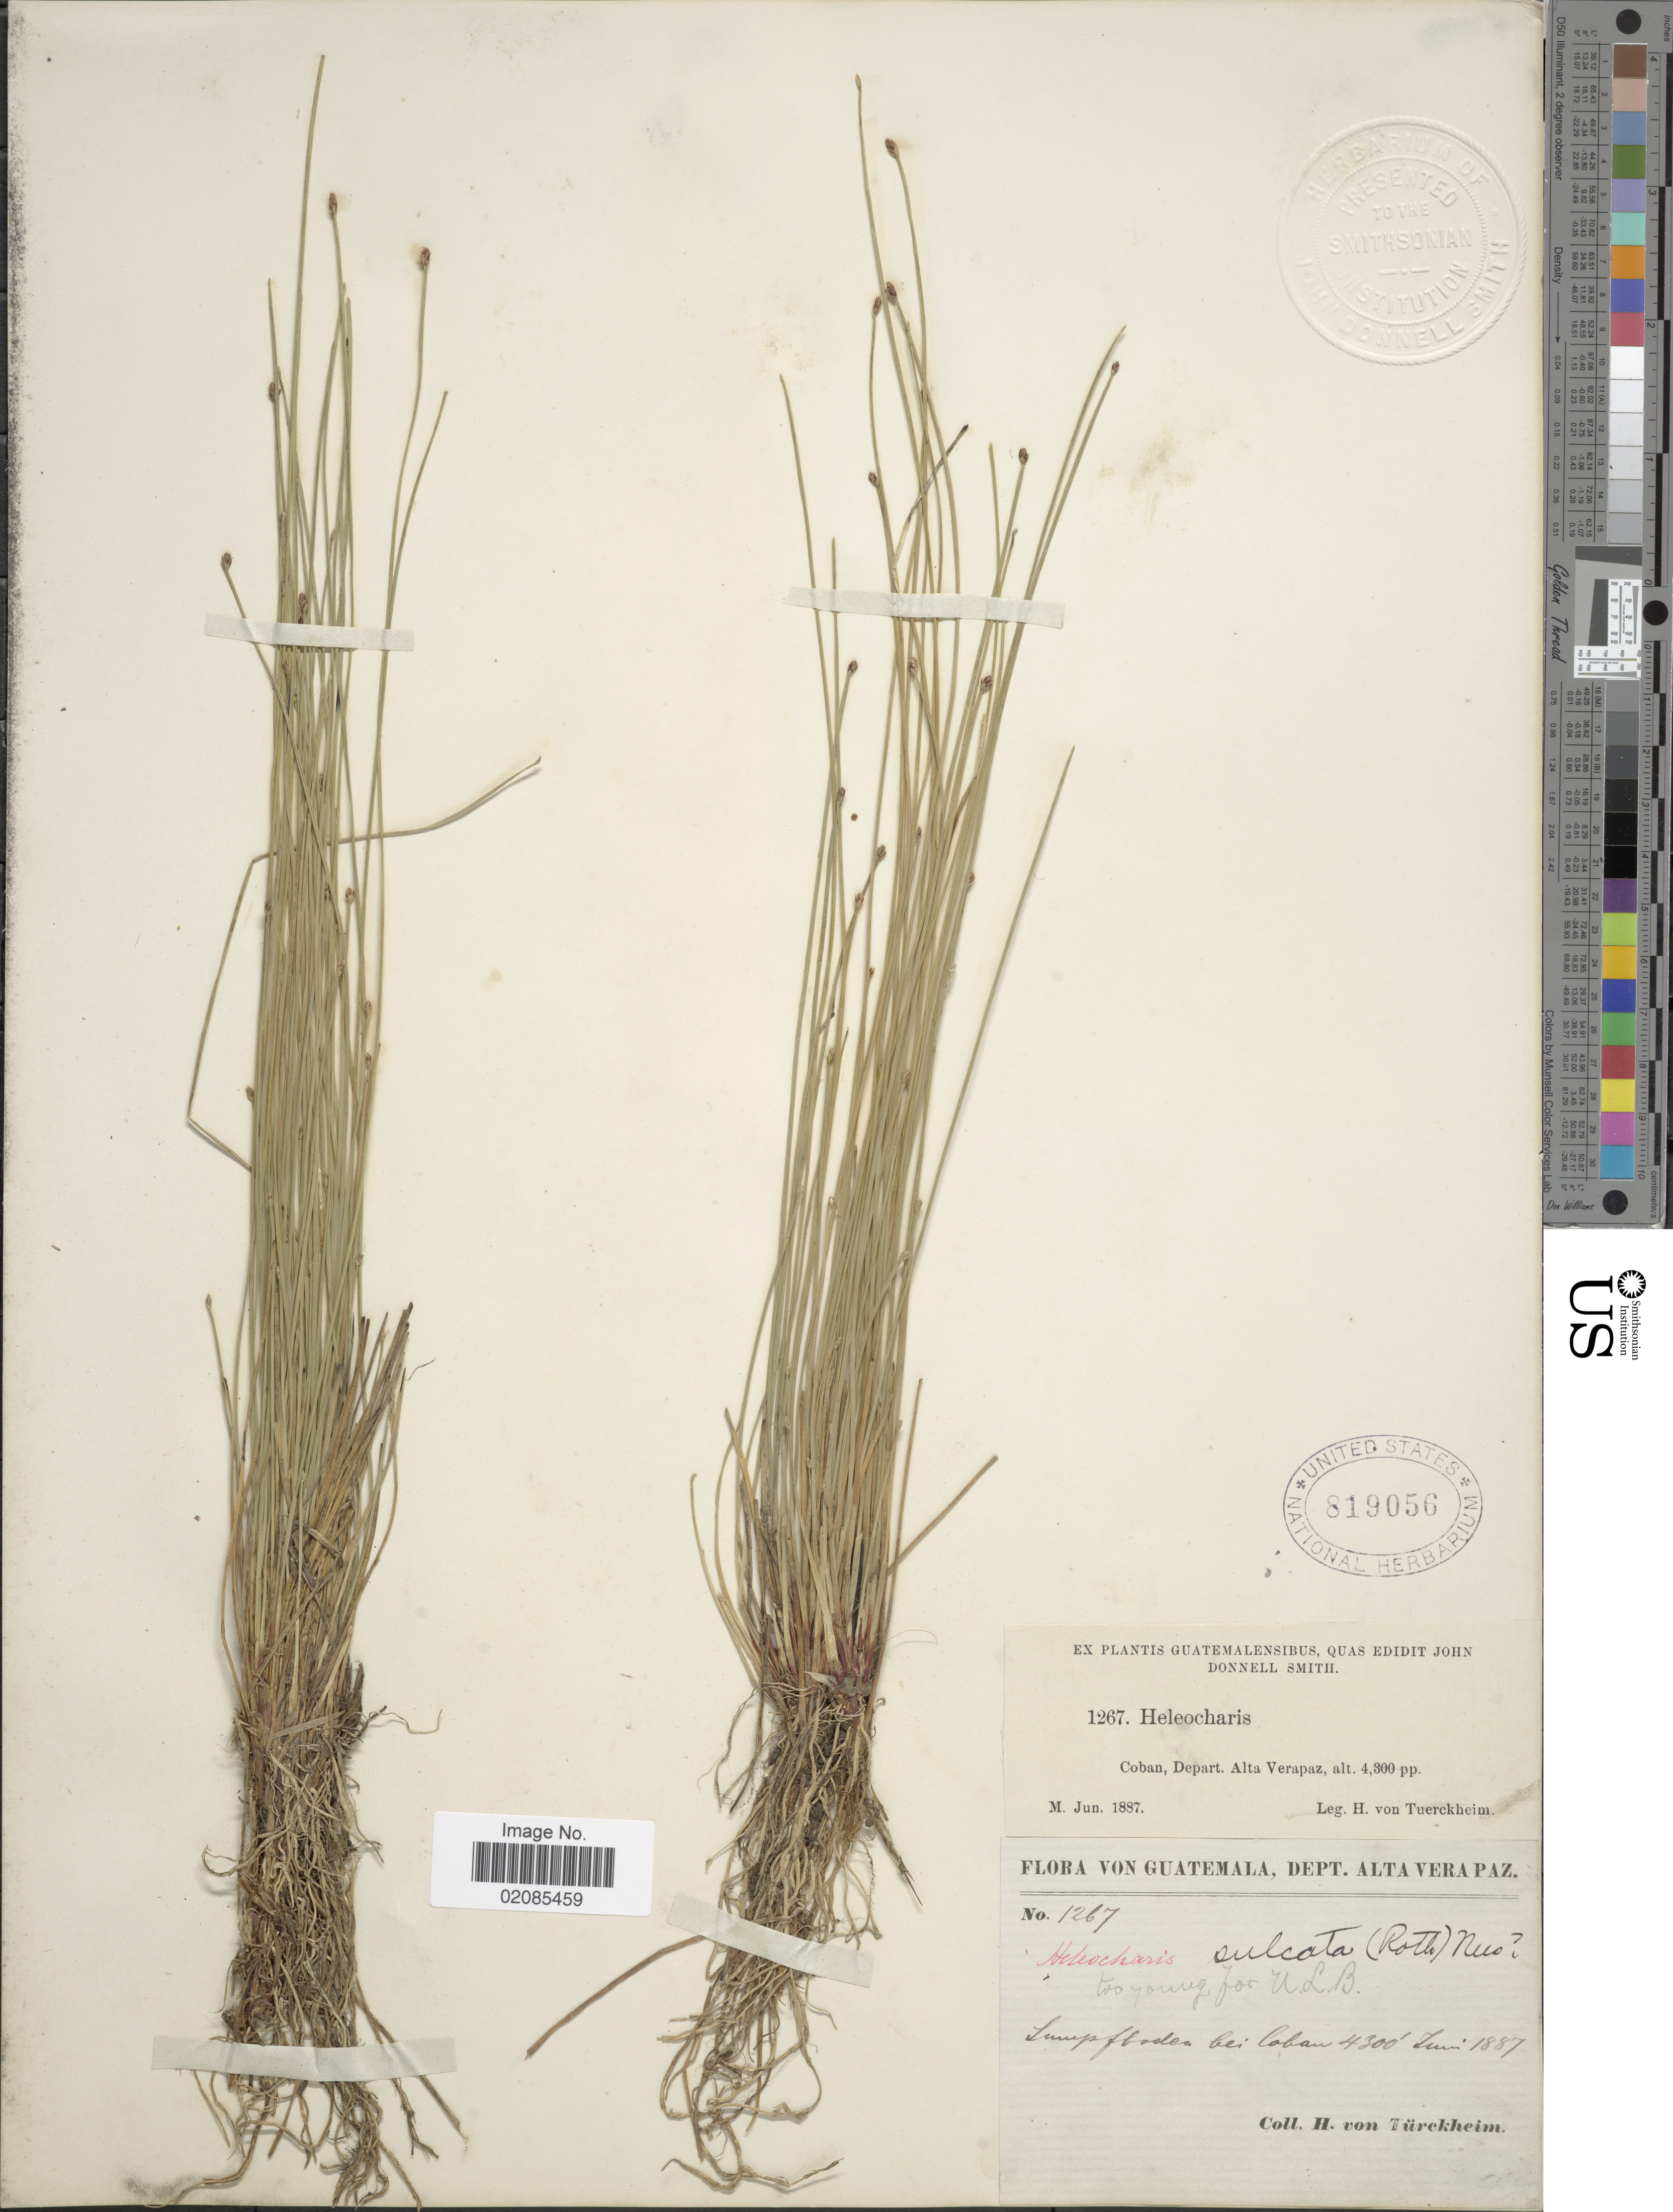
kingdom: Plantae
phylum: Tracheophyta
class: Liliopsida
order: Poales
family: Cyperaceae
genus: Eleocharis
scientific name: Eleocharis filiculmis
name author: Kunth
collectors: H. von Türckheim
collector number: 1267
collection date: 1887-06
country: Guatemala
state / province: Alta Verapaz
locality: Sumpfboden bei Coban.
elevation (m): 1311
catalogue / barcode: US 819056